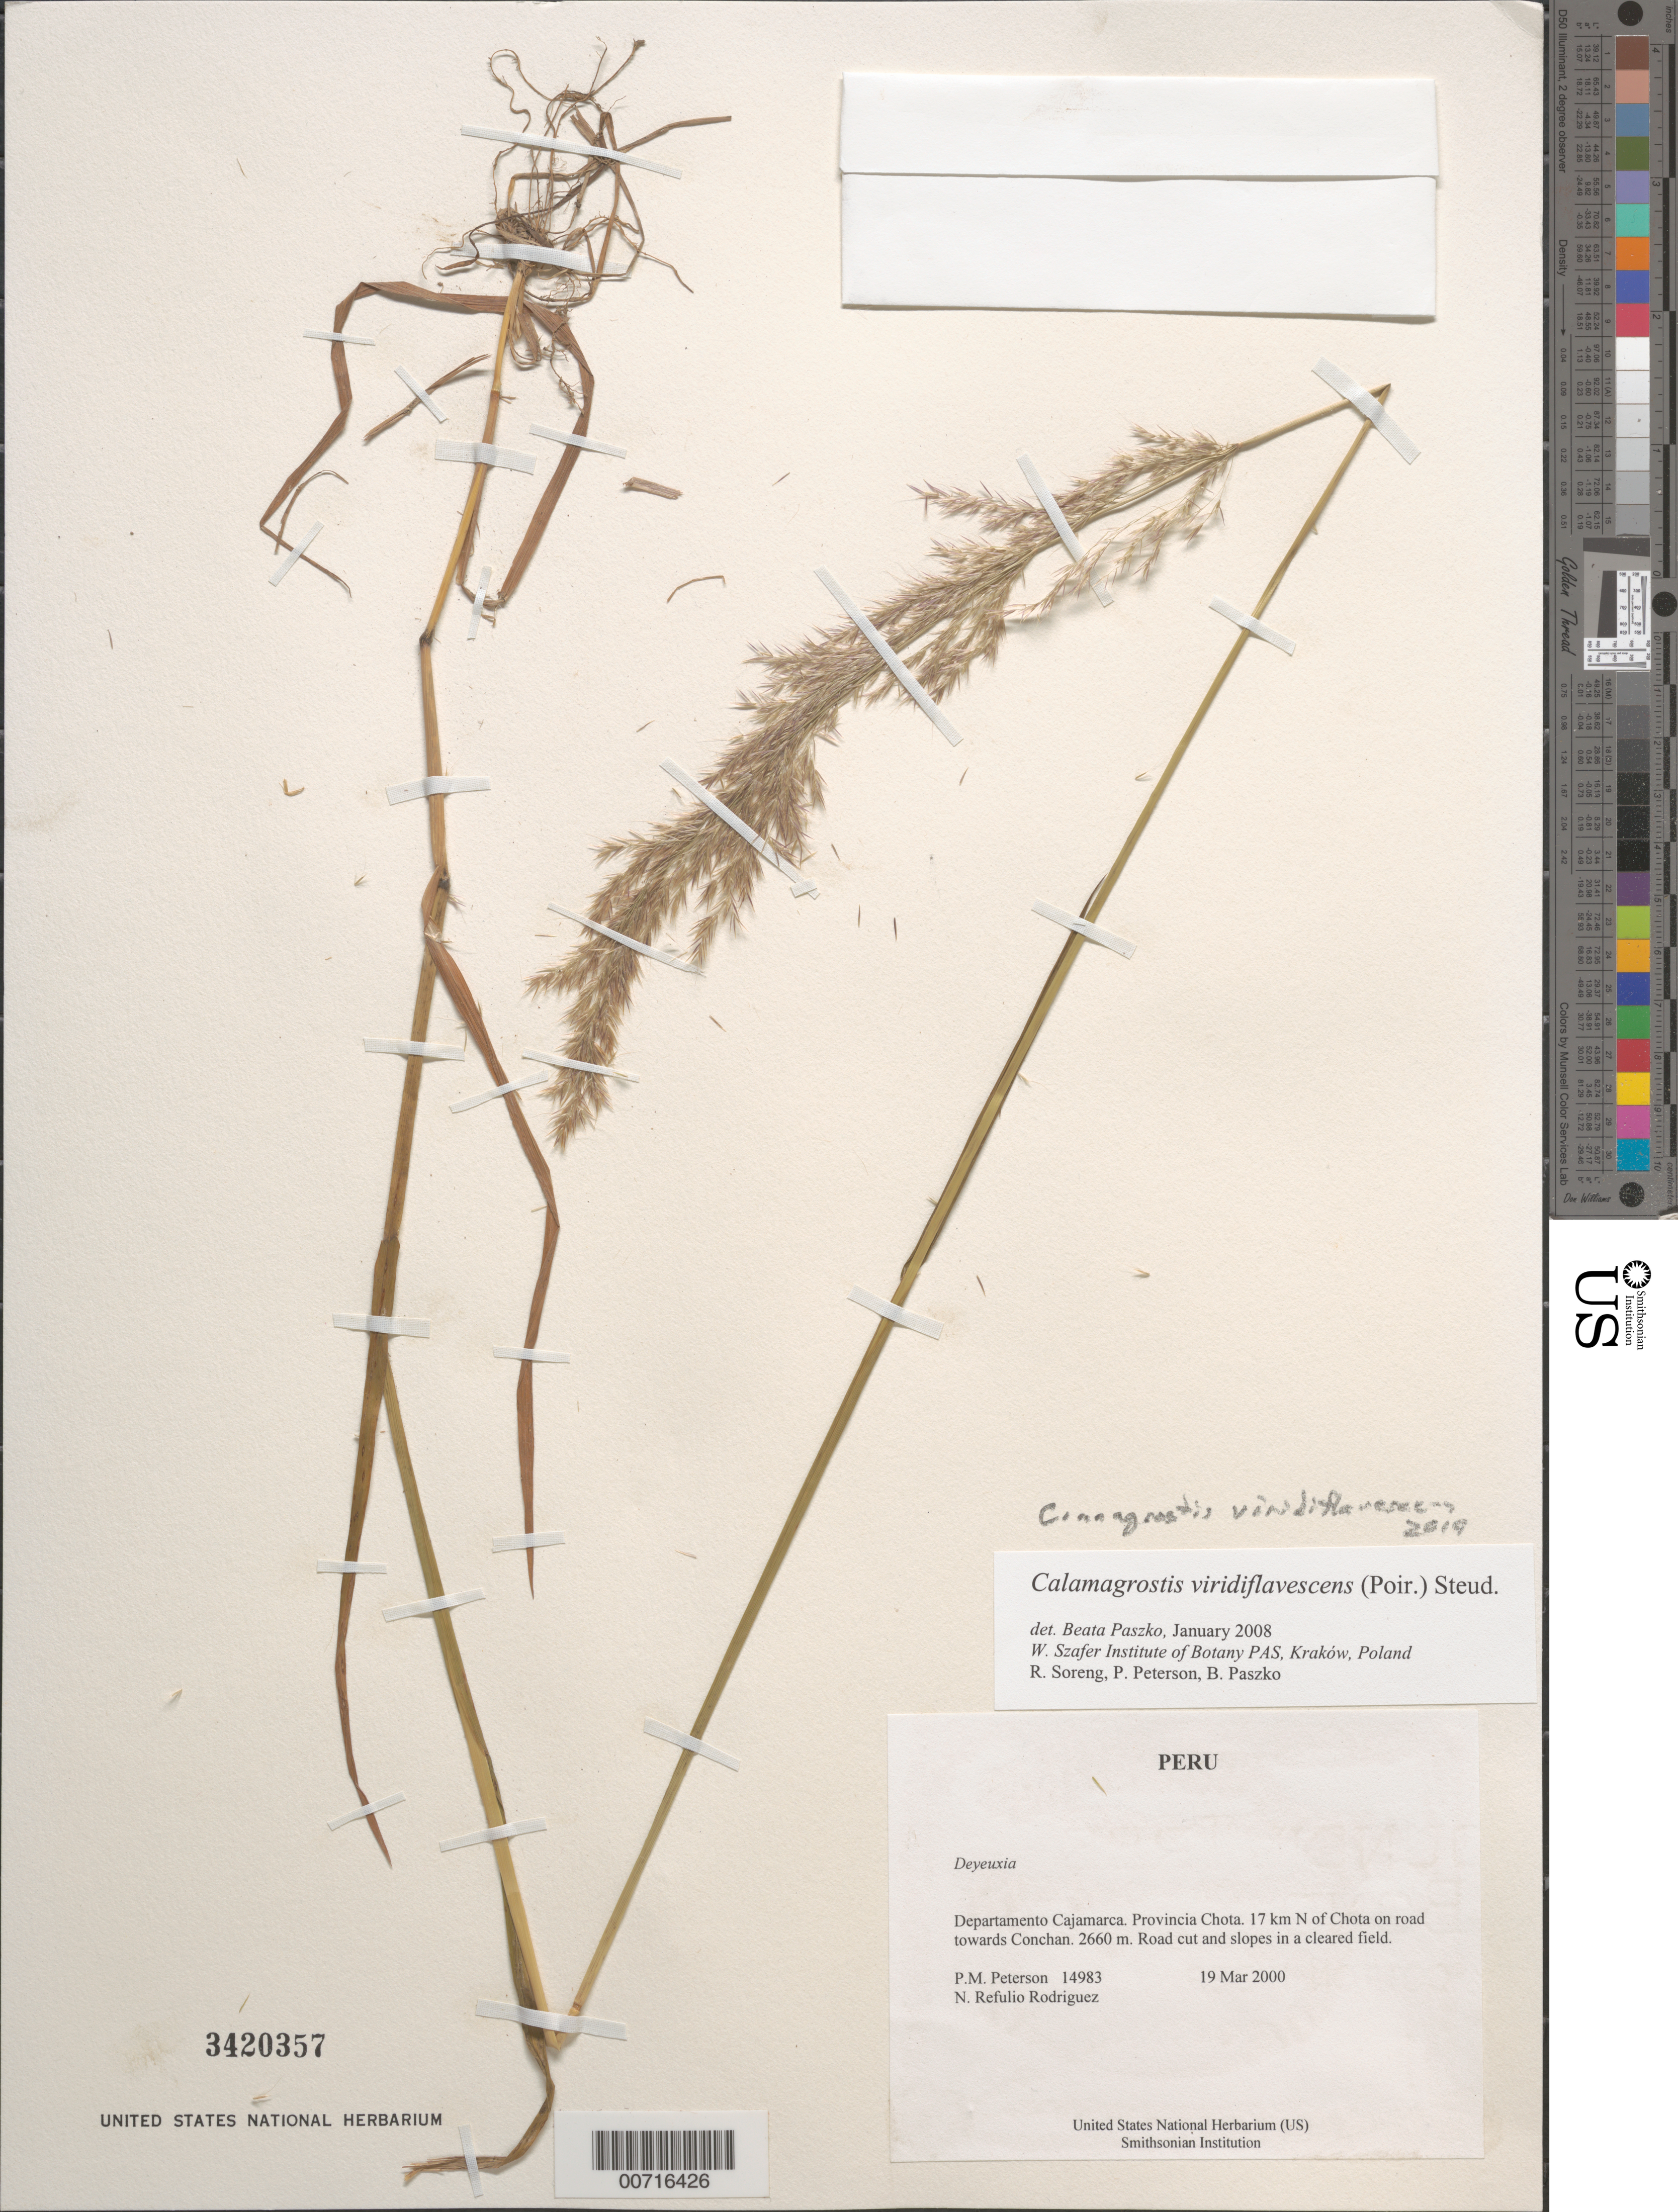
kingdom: Plantae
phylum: Tracheophyta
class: Liliopsida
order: Poales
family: Poaceae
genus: Cinnagrostis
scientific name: Cinnagrostis viridiflavescens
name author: (Poir.) P.M. Peterson et al.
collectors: P. M. Peterson & N. Refulio-Rodríguez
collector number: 14983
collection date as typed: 19 Mar 2000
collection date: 2000-03-19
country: Peru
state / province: Cajamarca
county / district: Chota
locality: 17 km N of Chota on road towards Conchan.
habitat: Road cut and slopes in a cleared field.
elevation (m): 2660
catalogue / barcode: US 3420357